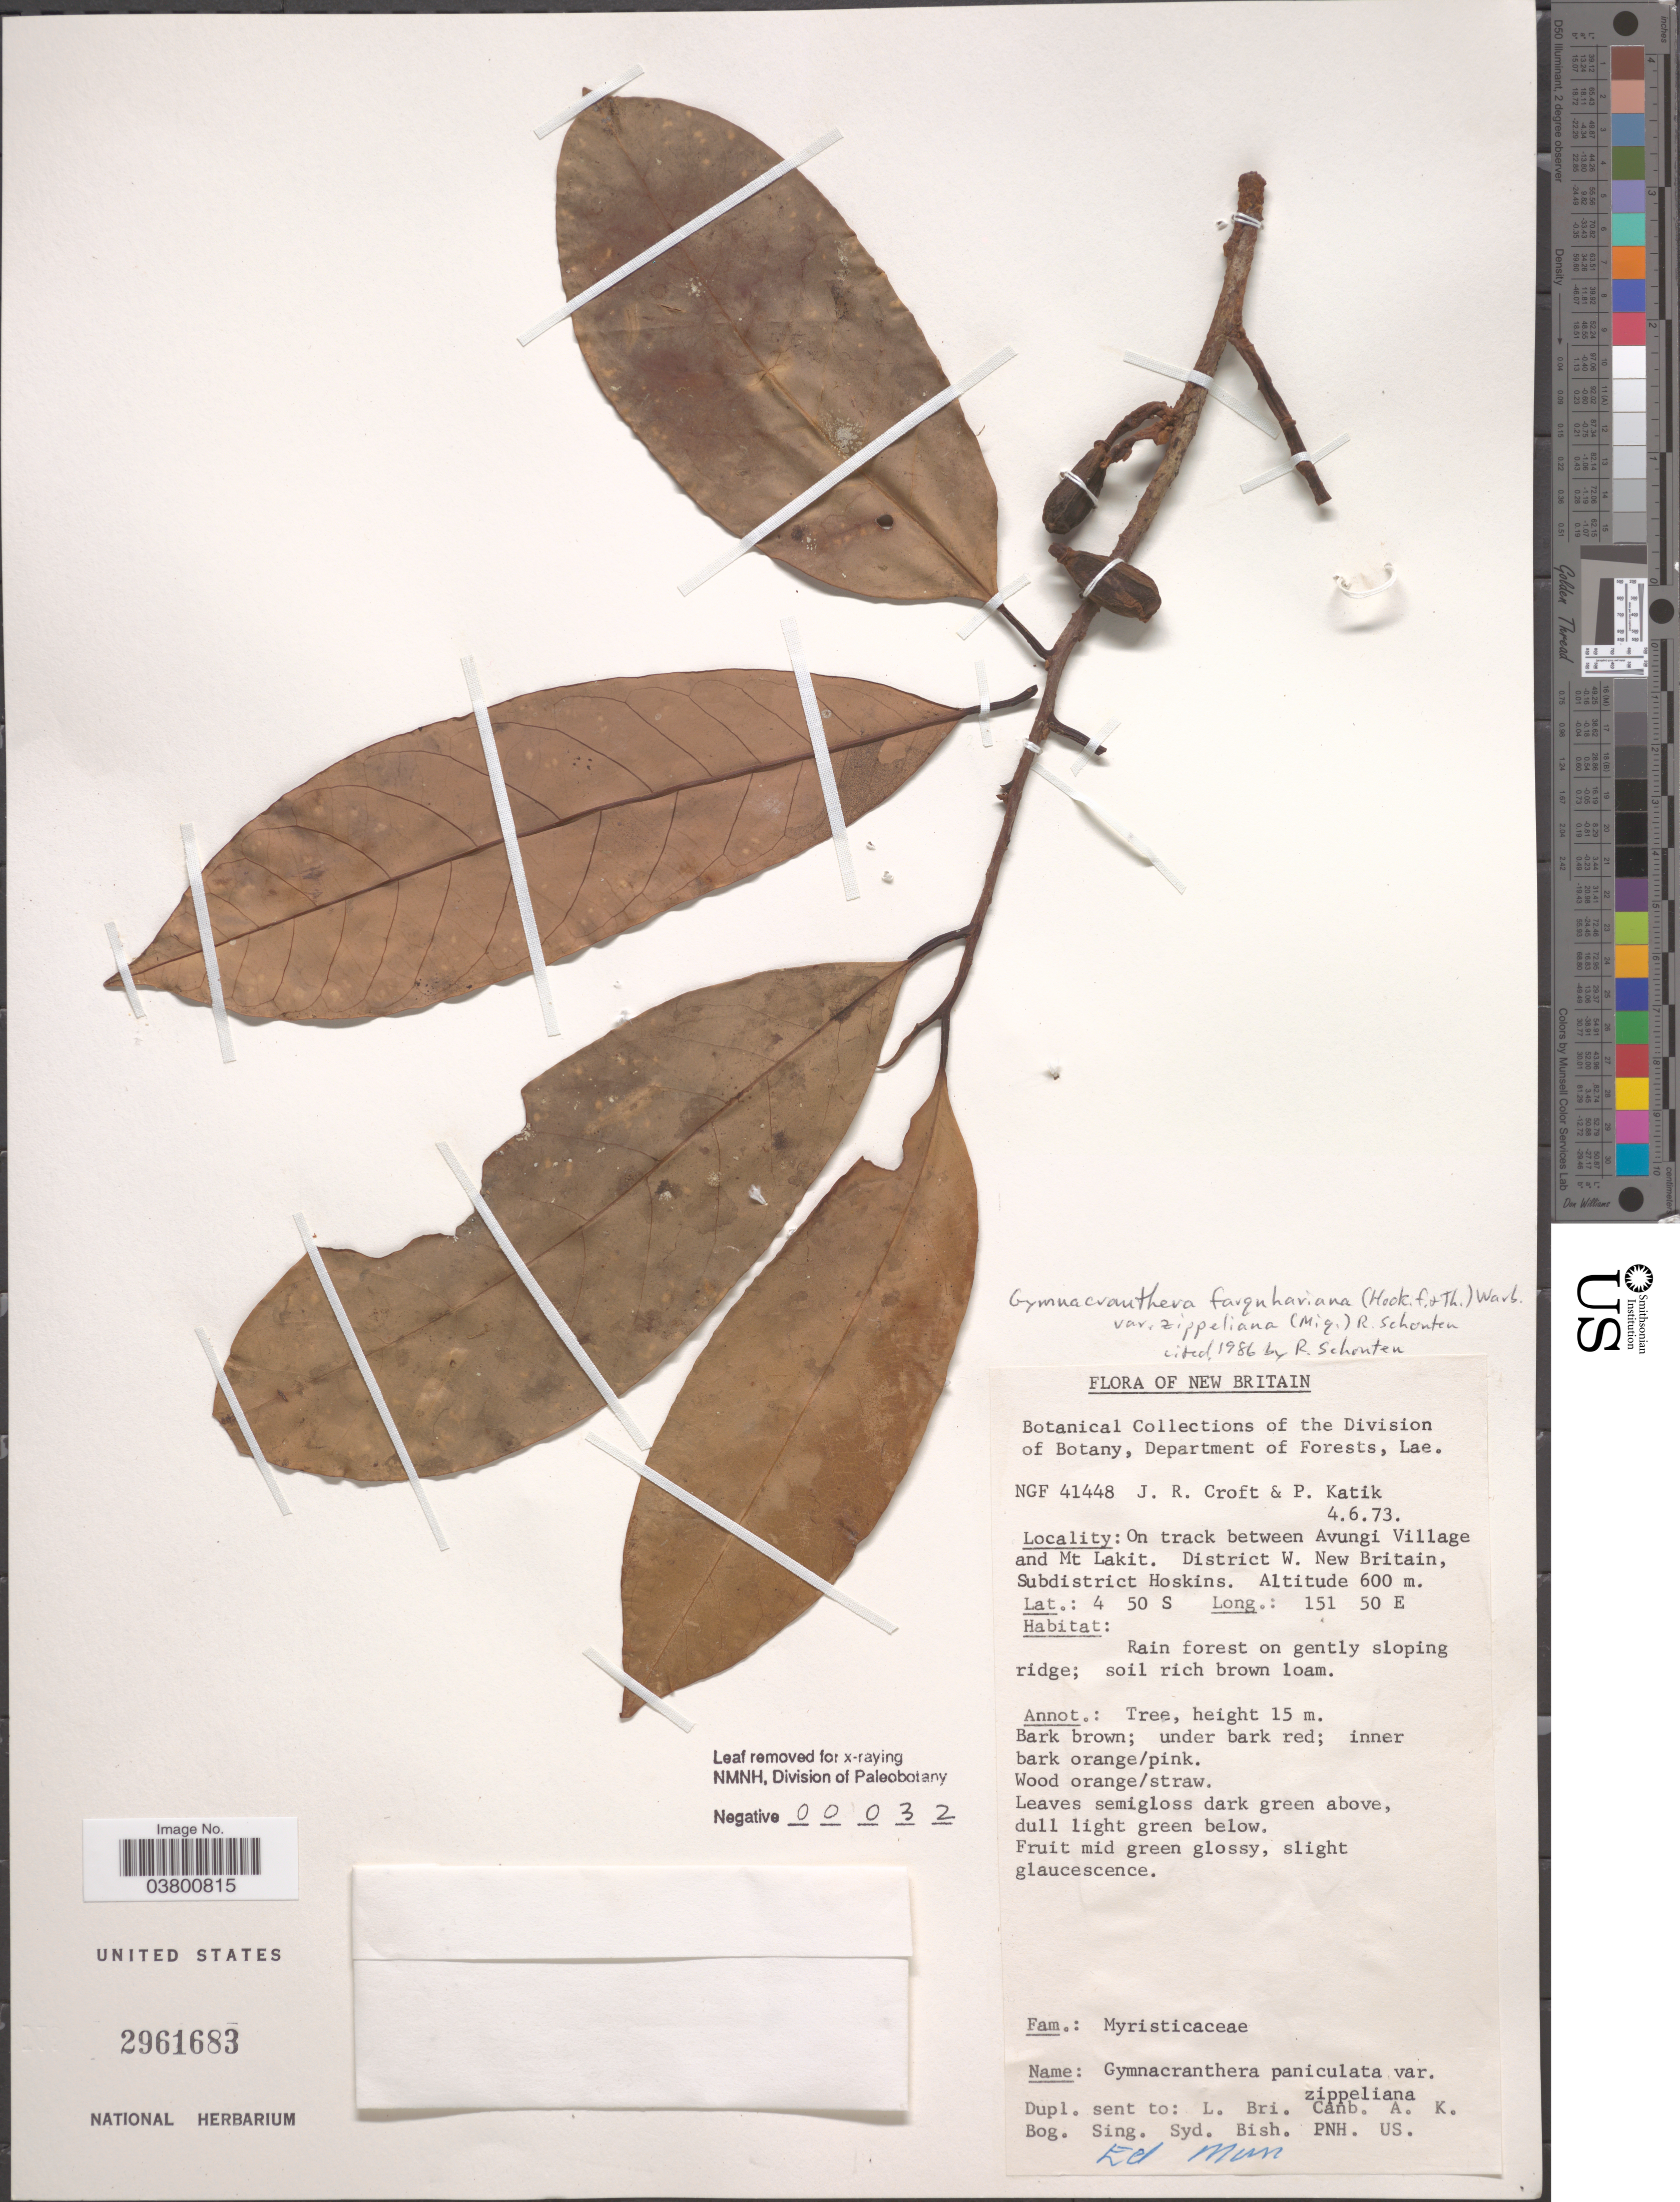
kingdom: Plantae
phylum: Tracheophyta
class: Magnoliopsida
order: Magnoliales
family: Myristicaceae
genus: Gymnacranthera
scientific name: Gymnacranthera farquhariana var. zippeliana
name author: (Miq.) R.T.A. Schouten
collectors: J. R. Croft & P. Katik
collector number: NGF 41448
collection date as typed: Transcribed d/m/y: 4/6/73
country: Papua New Guinea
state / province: West New Britain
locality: New Britain. On track between Avungi Village and Mt Lakit. District W. New Britain, Subdistrict Hoskins.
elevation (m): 600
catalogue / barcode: US 2961683